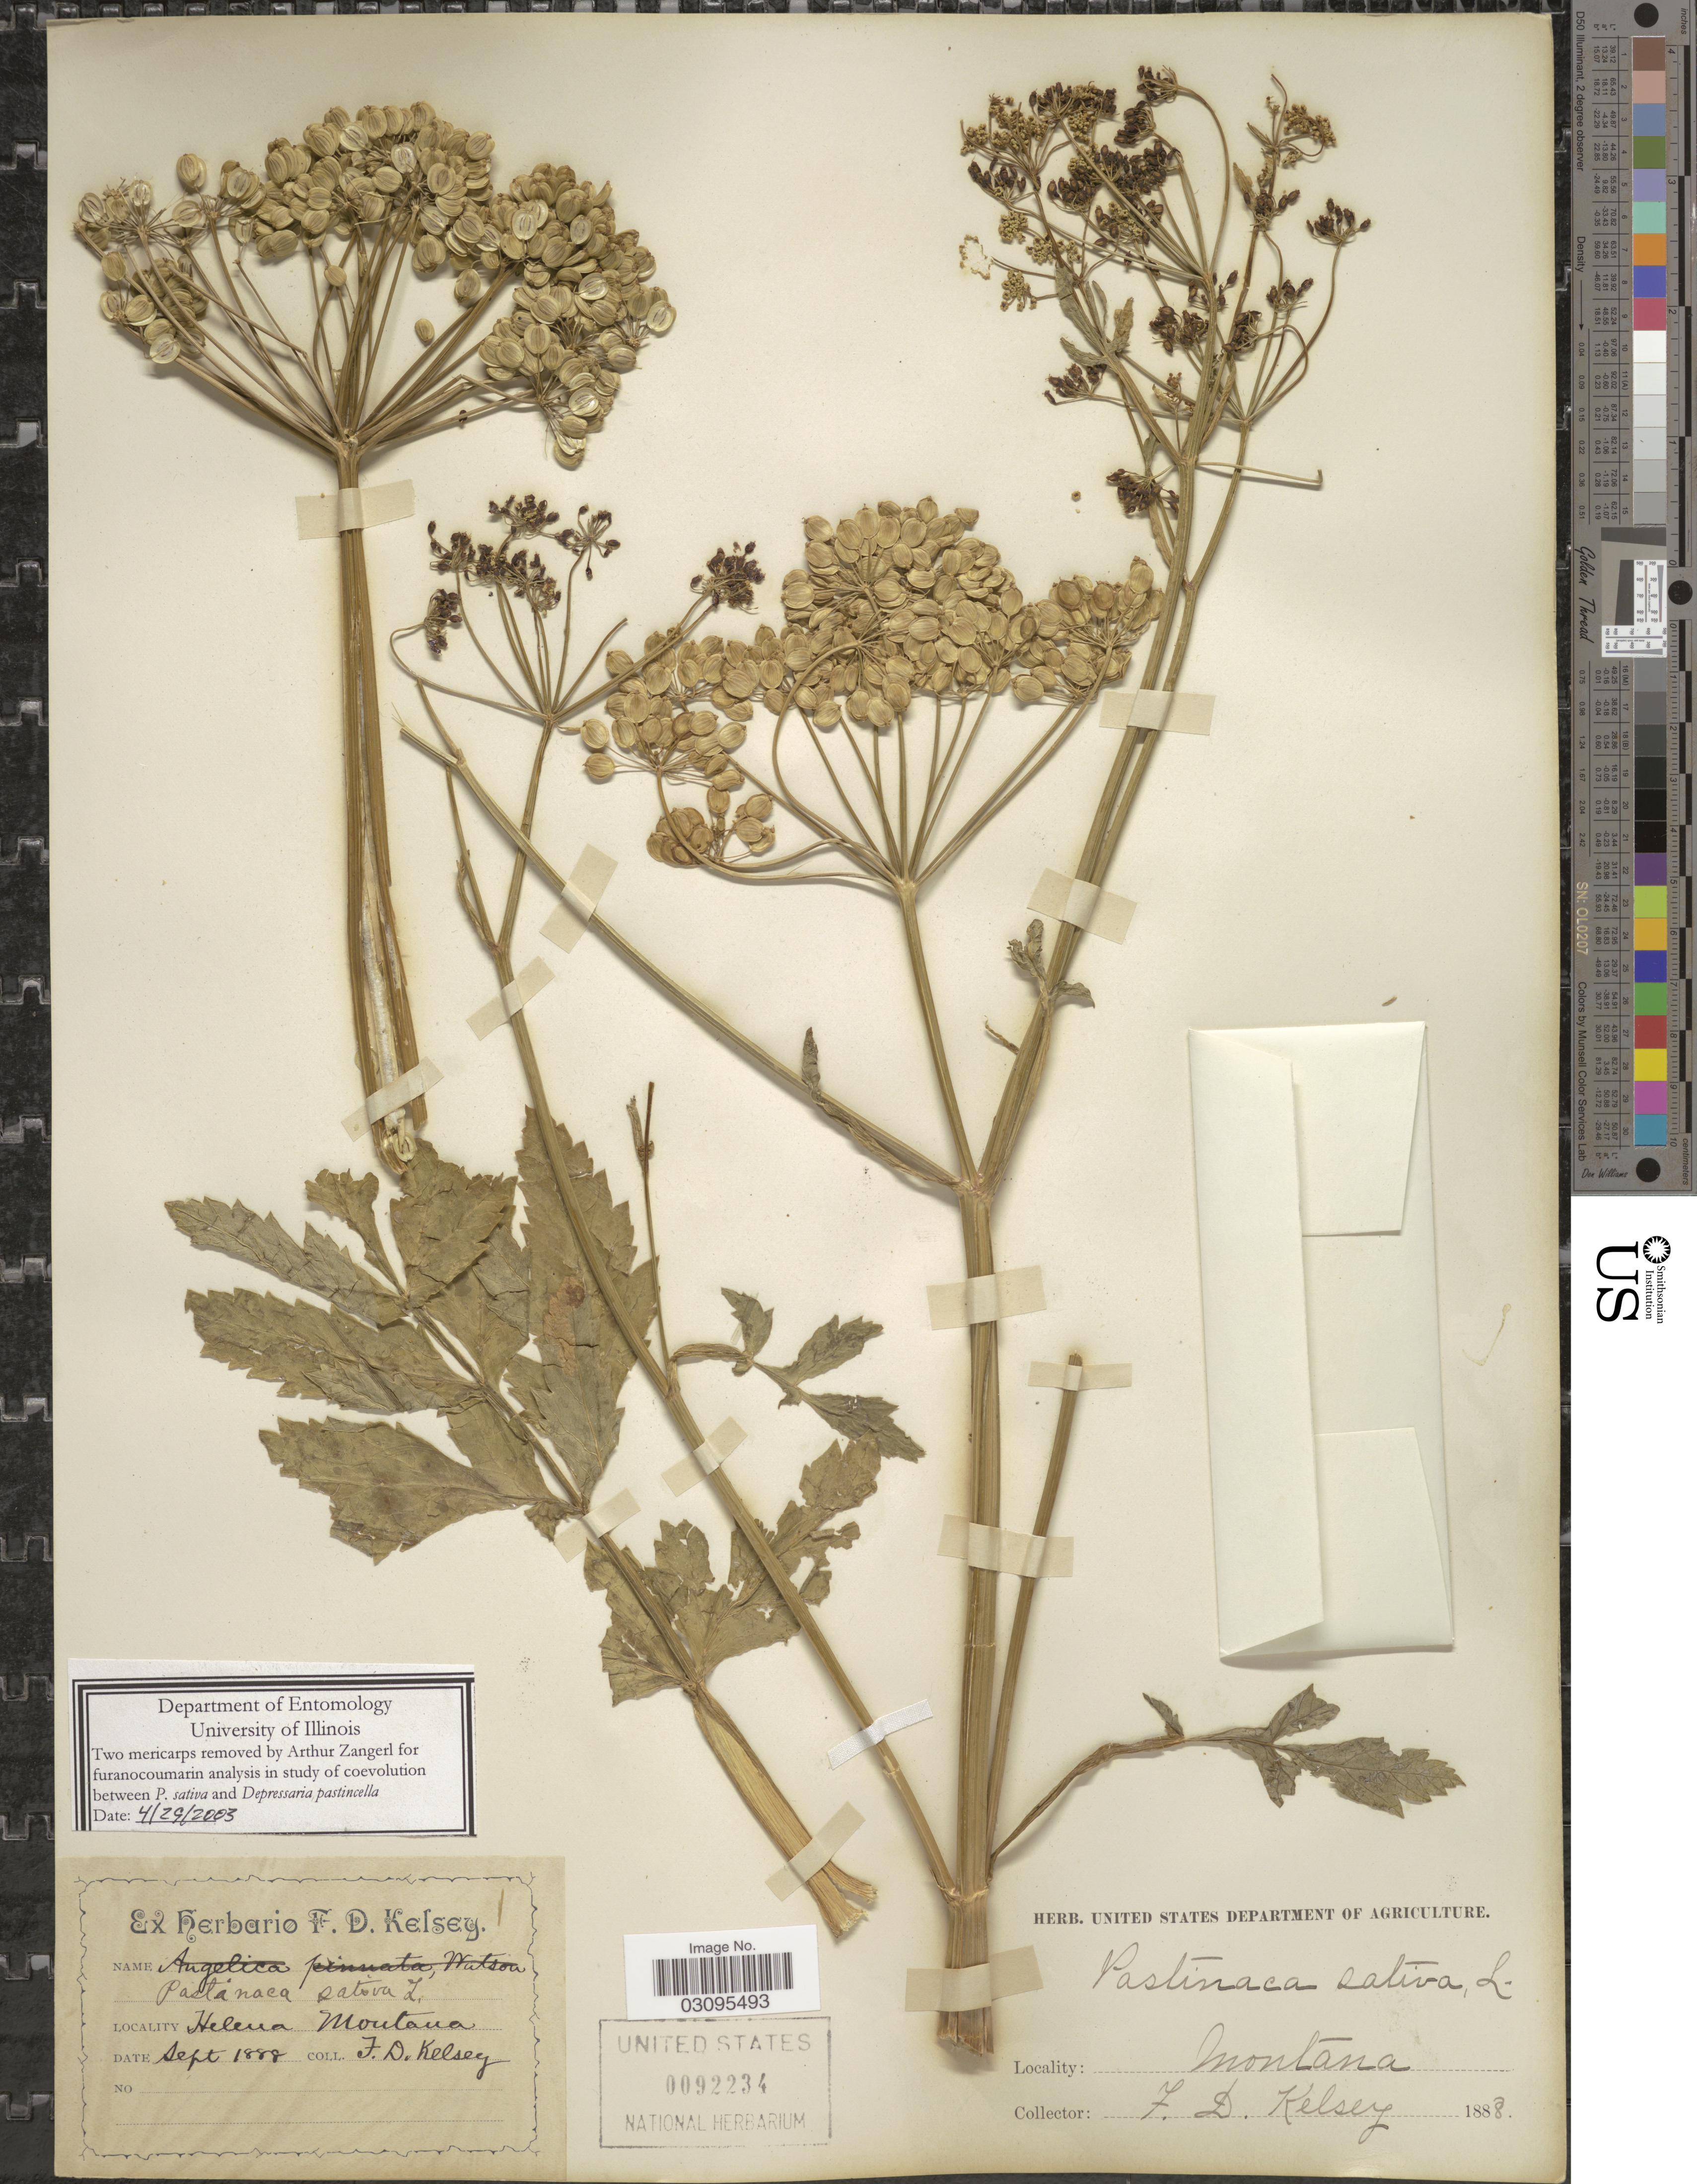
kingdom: Plantae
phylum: Tracheophyta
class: Magnoliopsida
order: Apiales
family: Apiaceae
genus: Pastinaca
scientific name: Pastinaca sativa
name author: L.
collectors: F. Kelsey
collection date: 1888-09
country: United States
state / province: Montana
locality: Helena Montana.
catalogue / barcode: US 92234